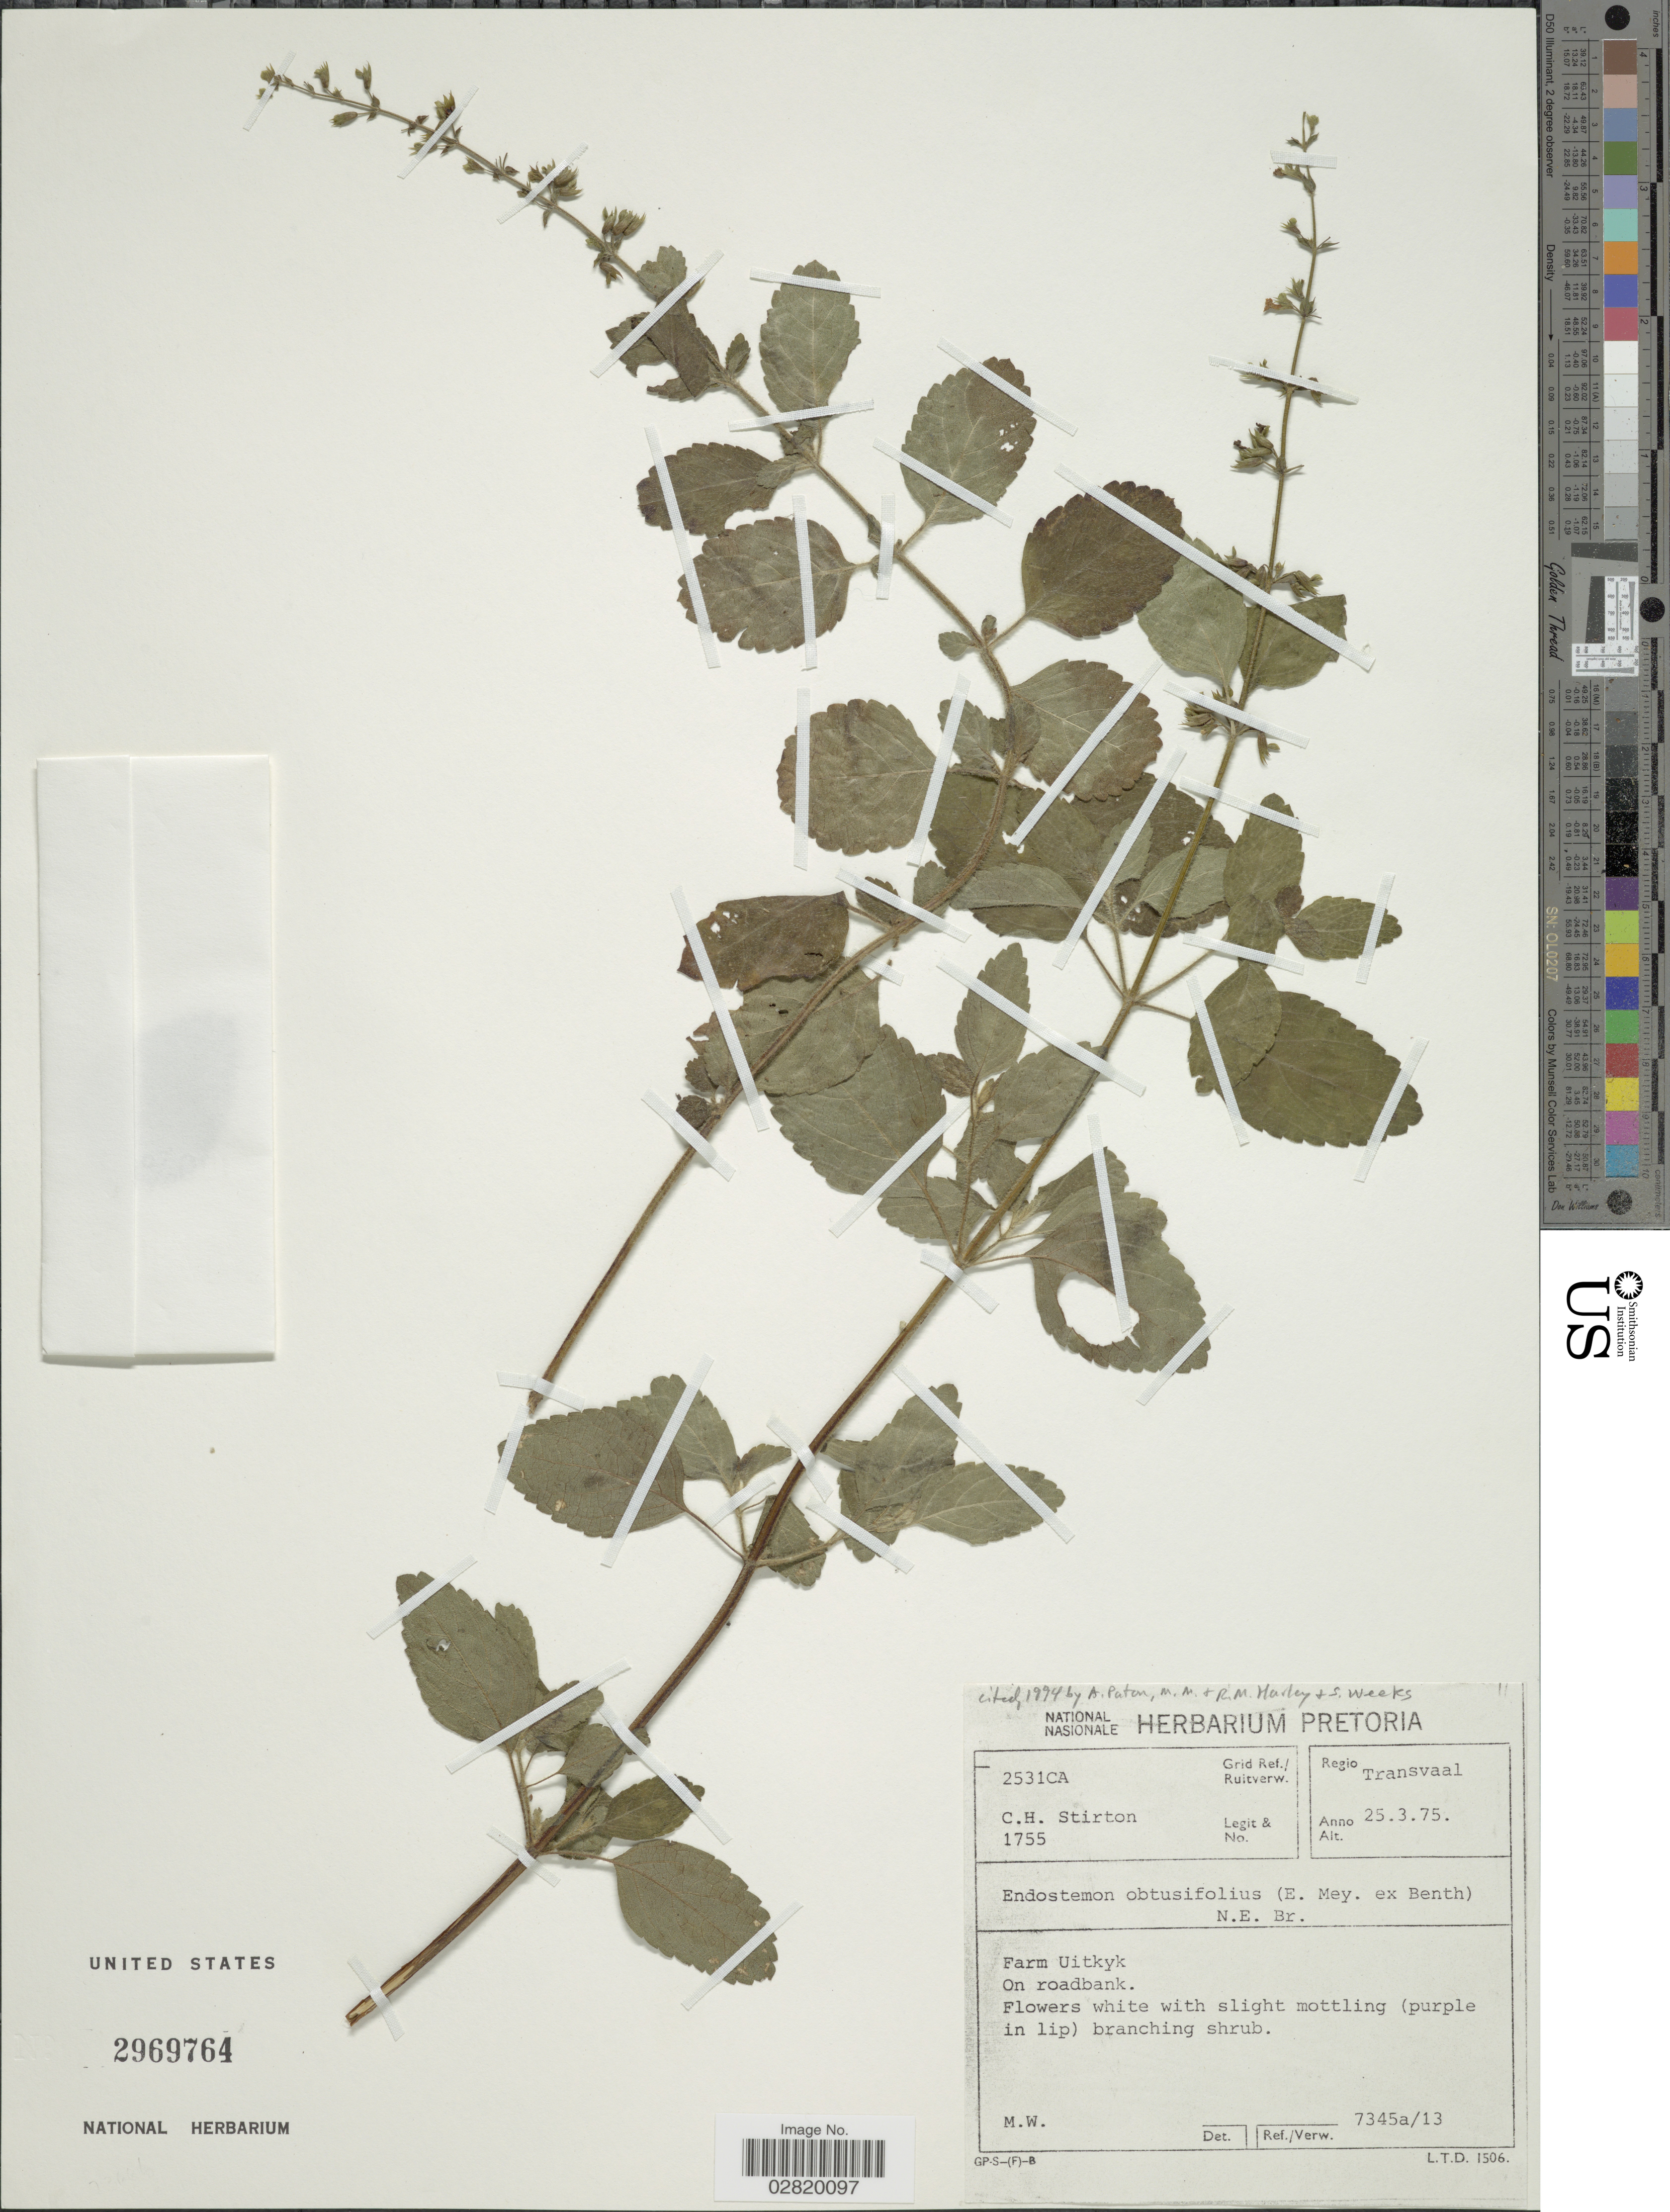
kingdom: Plantae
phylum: Tracheophyta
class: Magnoliopsida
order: Lamiales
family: Lamiaceae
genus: Endostemon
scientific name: Endostemon obtusifolius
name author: (E. Mey.) N.E. Br.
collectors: C. H. Stirton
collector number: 1755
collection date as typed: Transcribed d/m/y: 25/3/75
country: South Africa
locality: Regio Transvaal, Farm Uitkyk, on roadbank.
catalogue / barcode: US 2969764